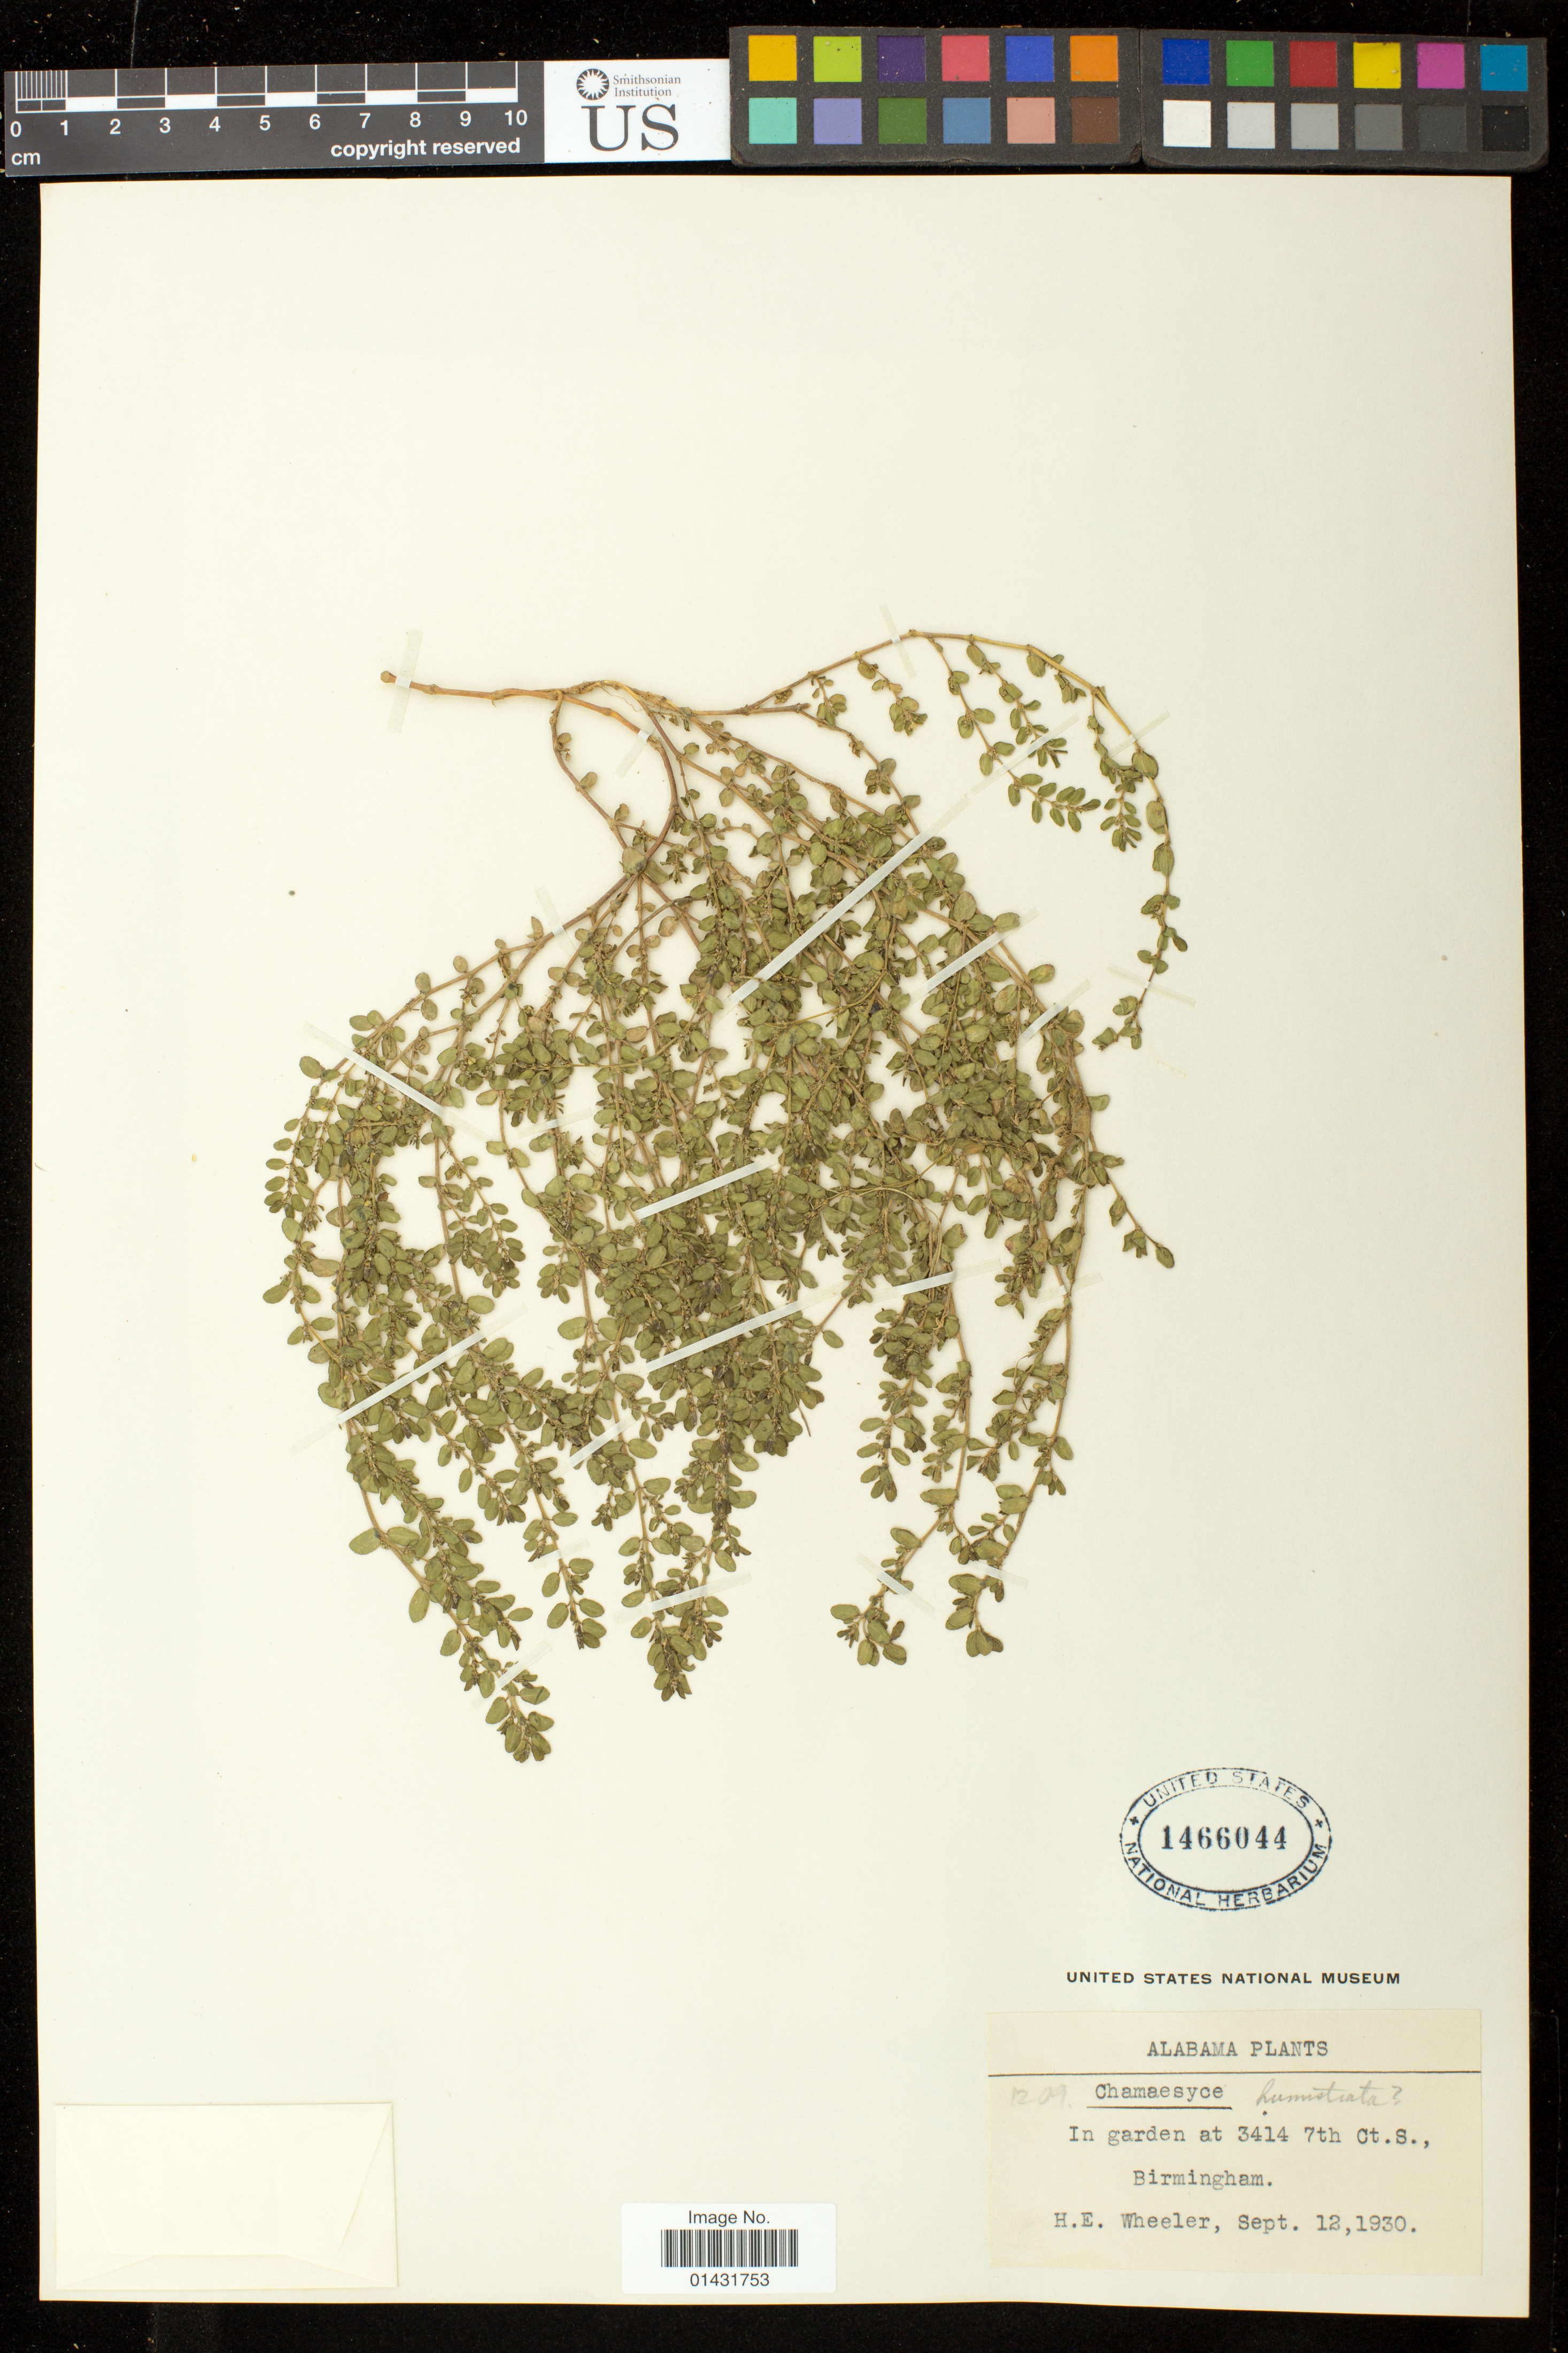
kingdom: Plantae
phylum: Tracheophyta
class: Magnoliopsida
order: Malpighiales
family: Euphorbiaceae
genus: Euphorbia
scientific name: Euphorbia humistrata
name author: Engelm. ex A. Gray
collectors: H. Wheeler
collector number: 1209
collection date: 1930-09-12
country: United States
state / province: Alabama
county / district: Jefferson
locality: In garden at 3414 7th Ct.S., Birmingham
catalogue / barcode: US 1466044